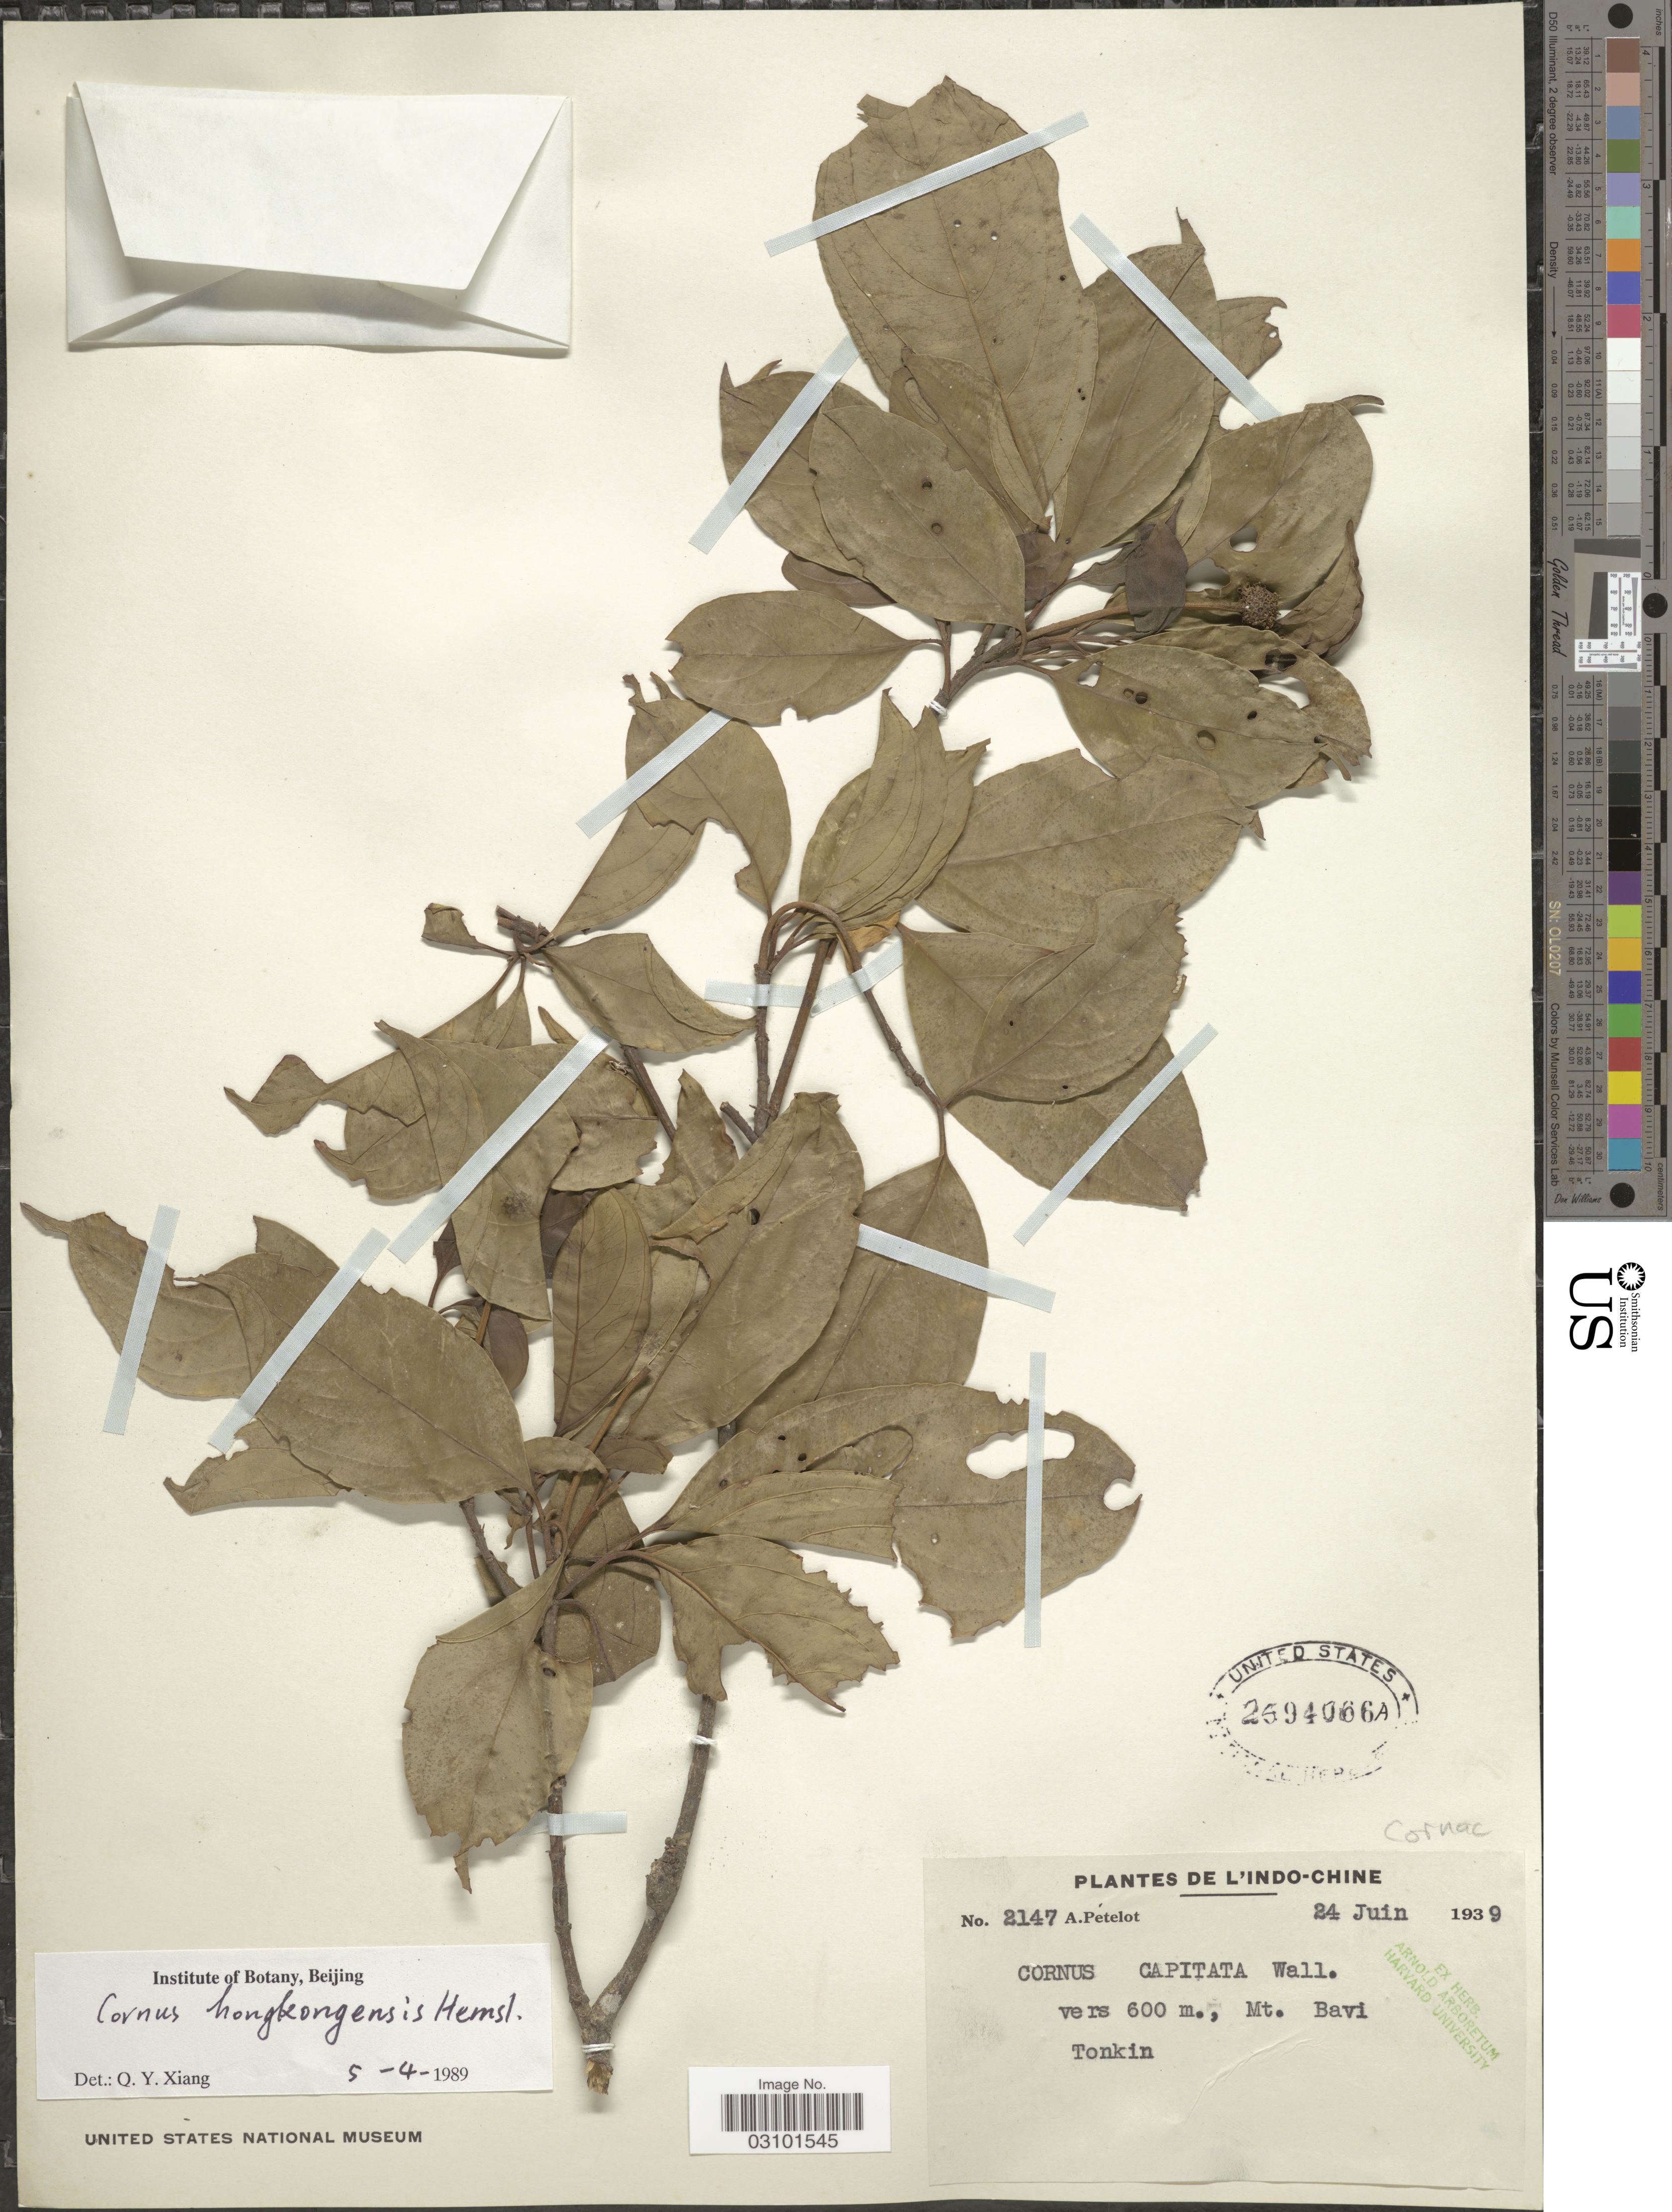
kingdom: Plantae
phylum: Tracheophyta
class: Magnoliopsida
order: Cornales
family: Cornaceae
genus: Cornus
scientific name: Cornus hongkongensis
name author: Hemsl.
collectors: A. Petelot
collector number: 2147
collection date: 1939-06-24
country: Vietnam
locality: L'Indo-Chine. Mt. Bavi. Tonkin.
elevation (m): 600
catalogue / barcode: US 2594066A